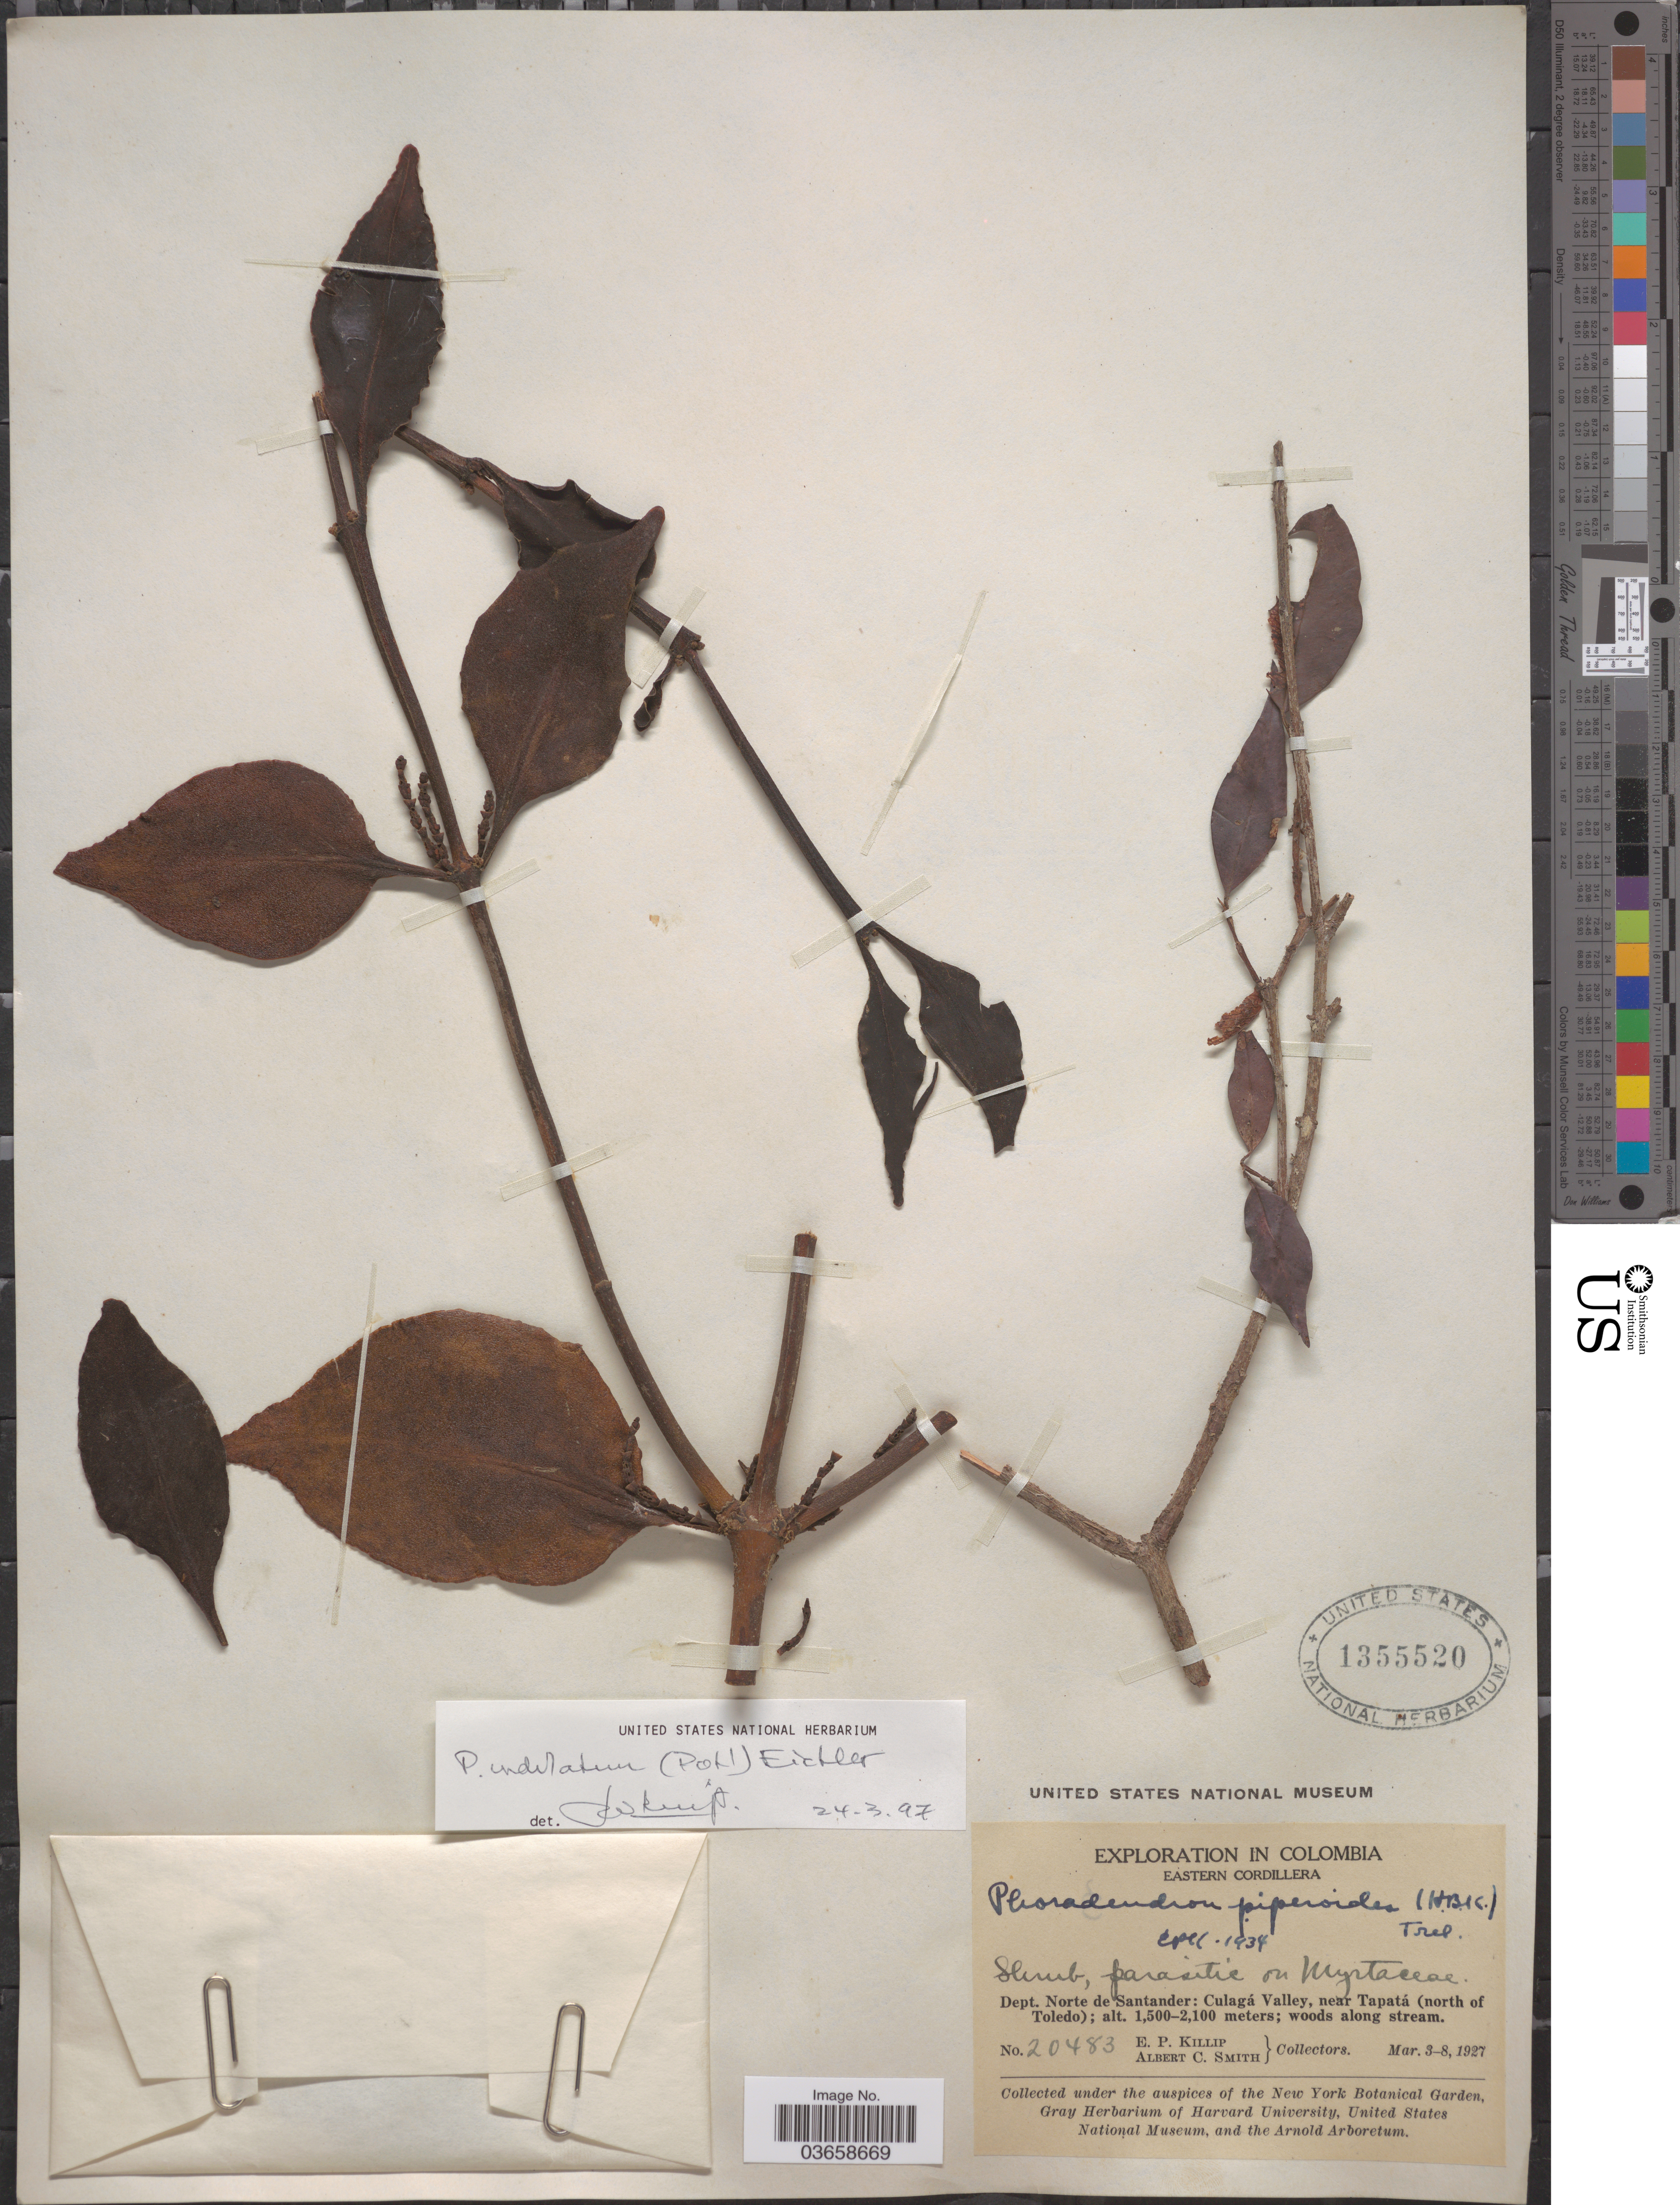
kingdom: Plantae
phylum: Tracheophyta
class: Magnoliopsida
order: Santalales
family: Viscaceae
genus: Phoradendron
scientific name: Phoradendron undulatum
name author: (Pohl ex DC.) Eichler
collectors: E. P. Killip & A. C. Smith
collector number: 20483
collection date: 1927-03-03/1927-03-08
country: Colombia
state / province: Norte de Santander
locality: Eastern Cordillera. Dept. Norte de Santander: Culagá Valley, near Tapatá (north of Toledo).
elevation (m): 1500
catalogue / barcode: US 1355520